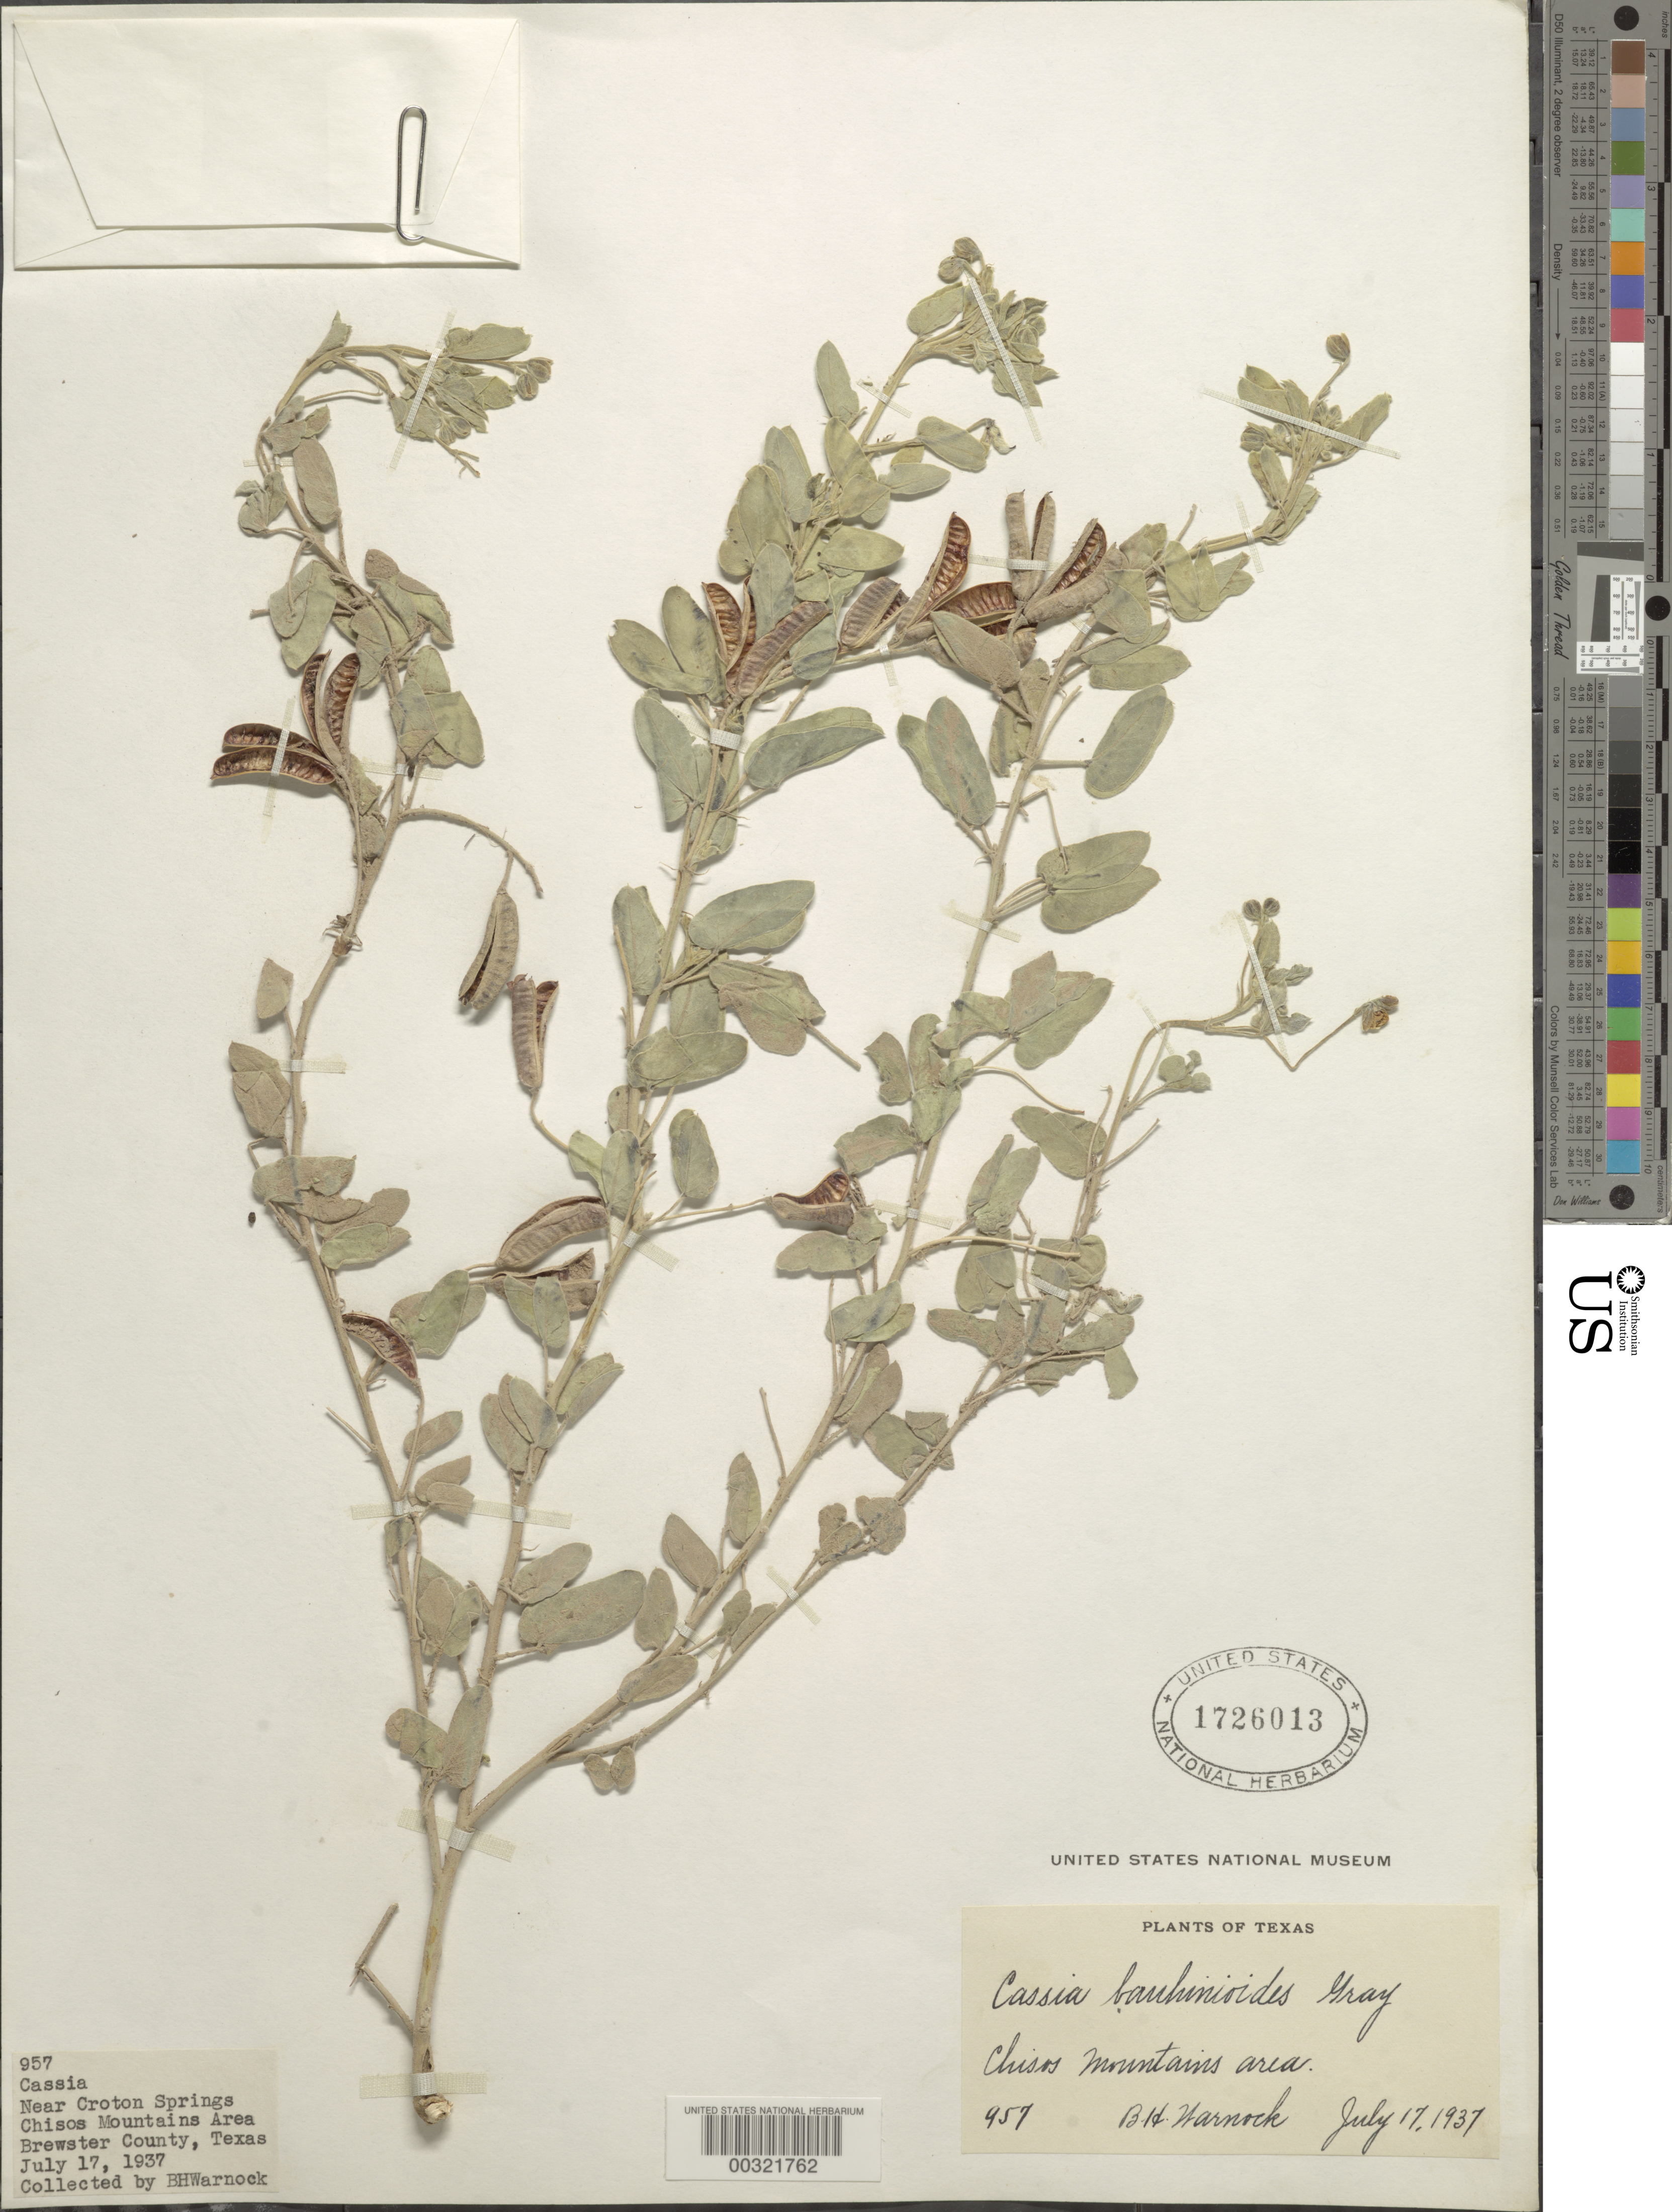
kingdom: Plantae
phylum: Tracheophyta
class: Magnoliopsida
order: Fabales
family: Fabaceae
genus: Senna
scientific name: Senna bauhinioides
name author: (A. Gray) H.S. Irwin & Barneby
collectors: B. H. Warnock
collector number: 957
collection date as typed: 17 Jul 1937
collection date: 1937-07-17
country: United States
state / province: Texas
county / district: Brewster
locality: Near croton springs, chisos mountains area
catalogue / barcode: US 1726013